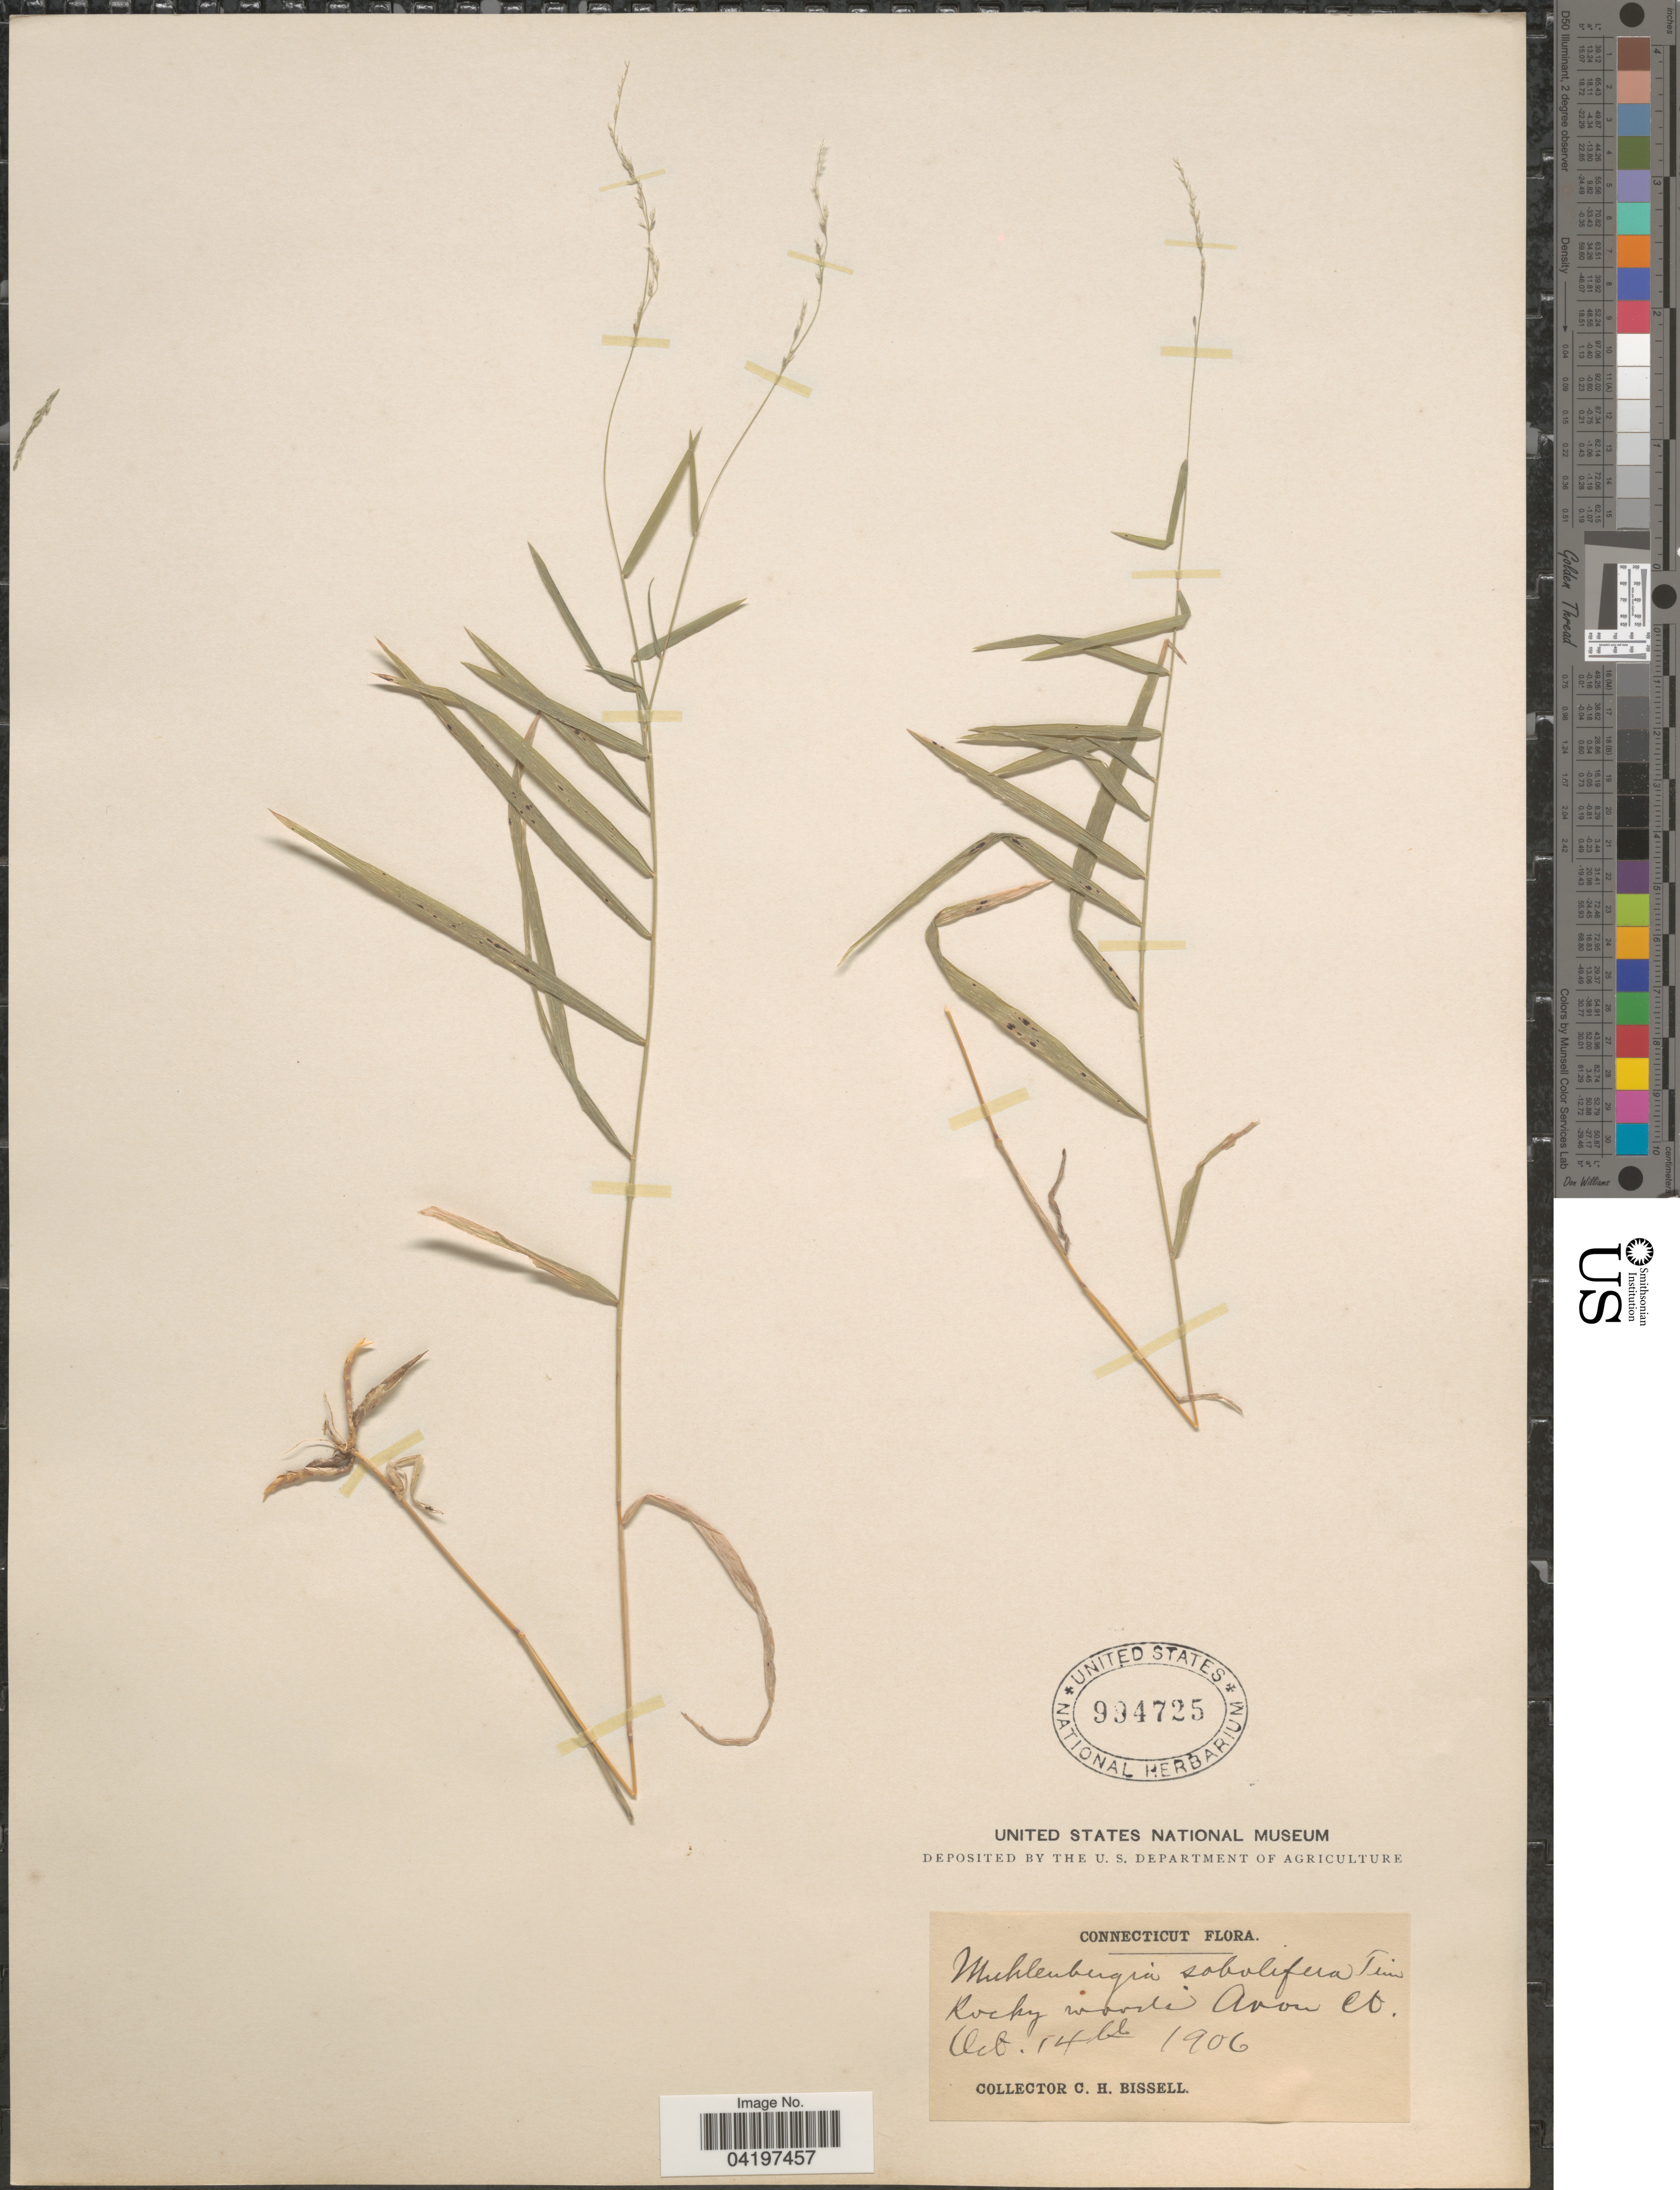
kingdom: Plantae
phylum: Tracheophyta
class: Liliopsida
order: Poales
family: Poaceae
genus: Muhlenbergia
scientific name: Muhlenbergia sobolifera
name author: (Muhl. ex Willd.) Trin.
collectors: C. Bissell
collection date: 1906-10-14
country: United States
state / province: Connecticut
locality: Rocky woods Avon Co.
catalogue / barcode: US 994725